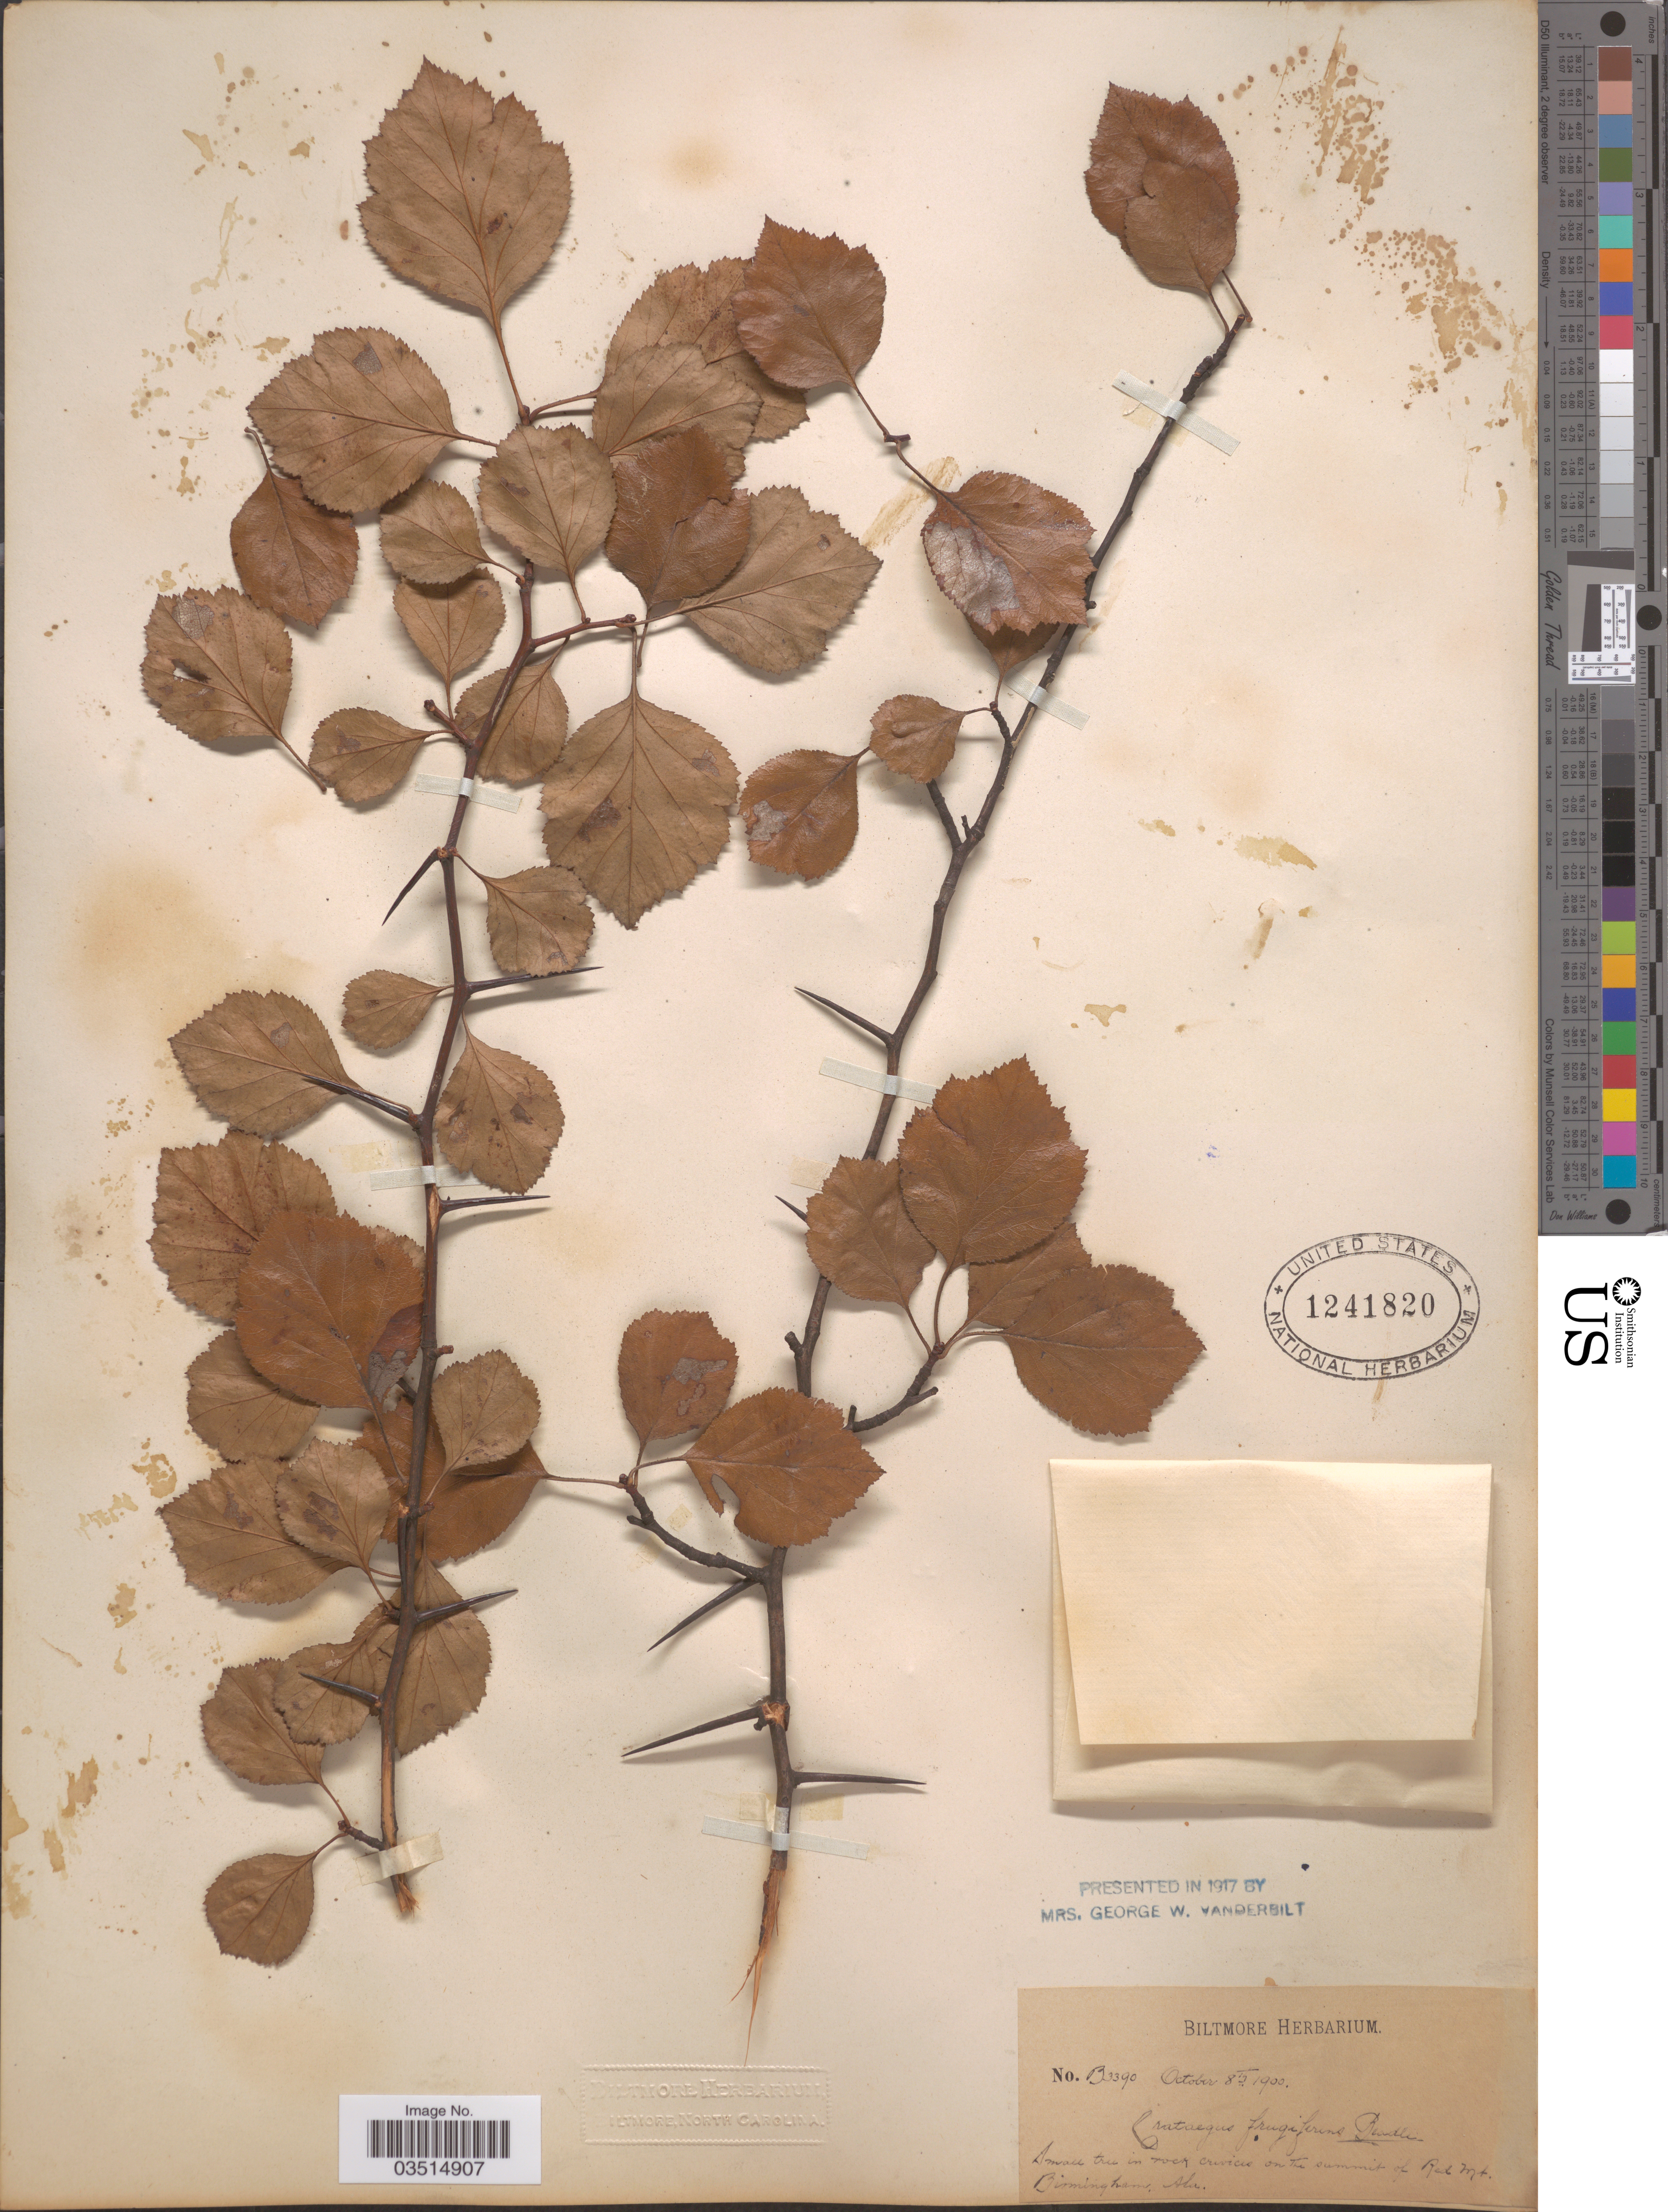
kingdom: Plantae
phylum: Tracheophyta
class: Magnoliopsida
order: Rosales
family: Rosaceae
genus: Crataegus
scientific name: Crataegus frugiferens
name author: Beadle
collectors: ex herb. Biltmore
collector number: B3390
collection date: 1900-10-08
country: United States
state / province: Alabama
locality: Summit of Red Mt. Birmingham.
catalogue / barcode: US 1241820